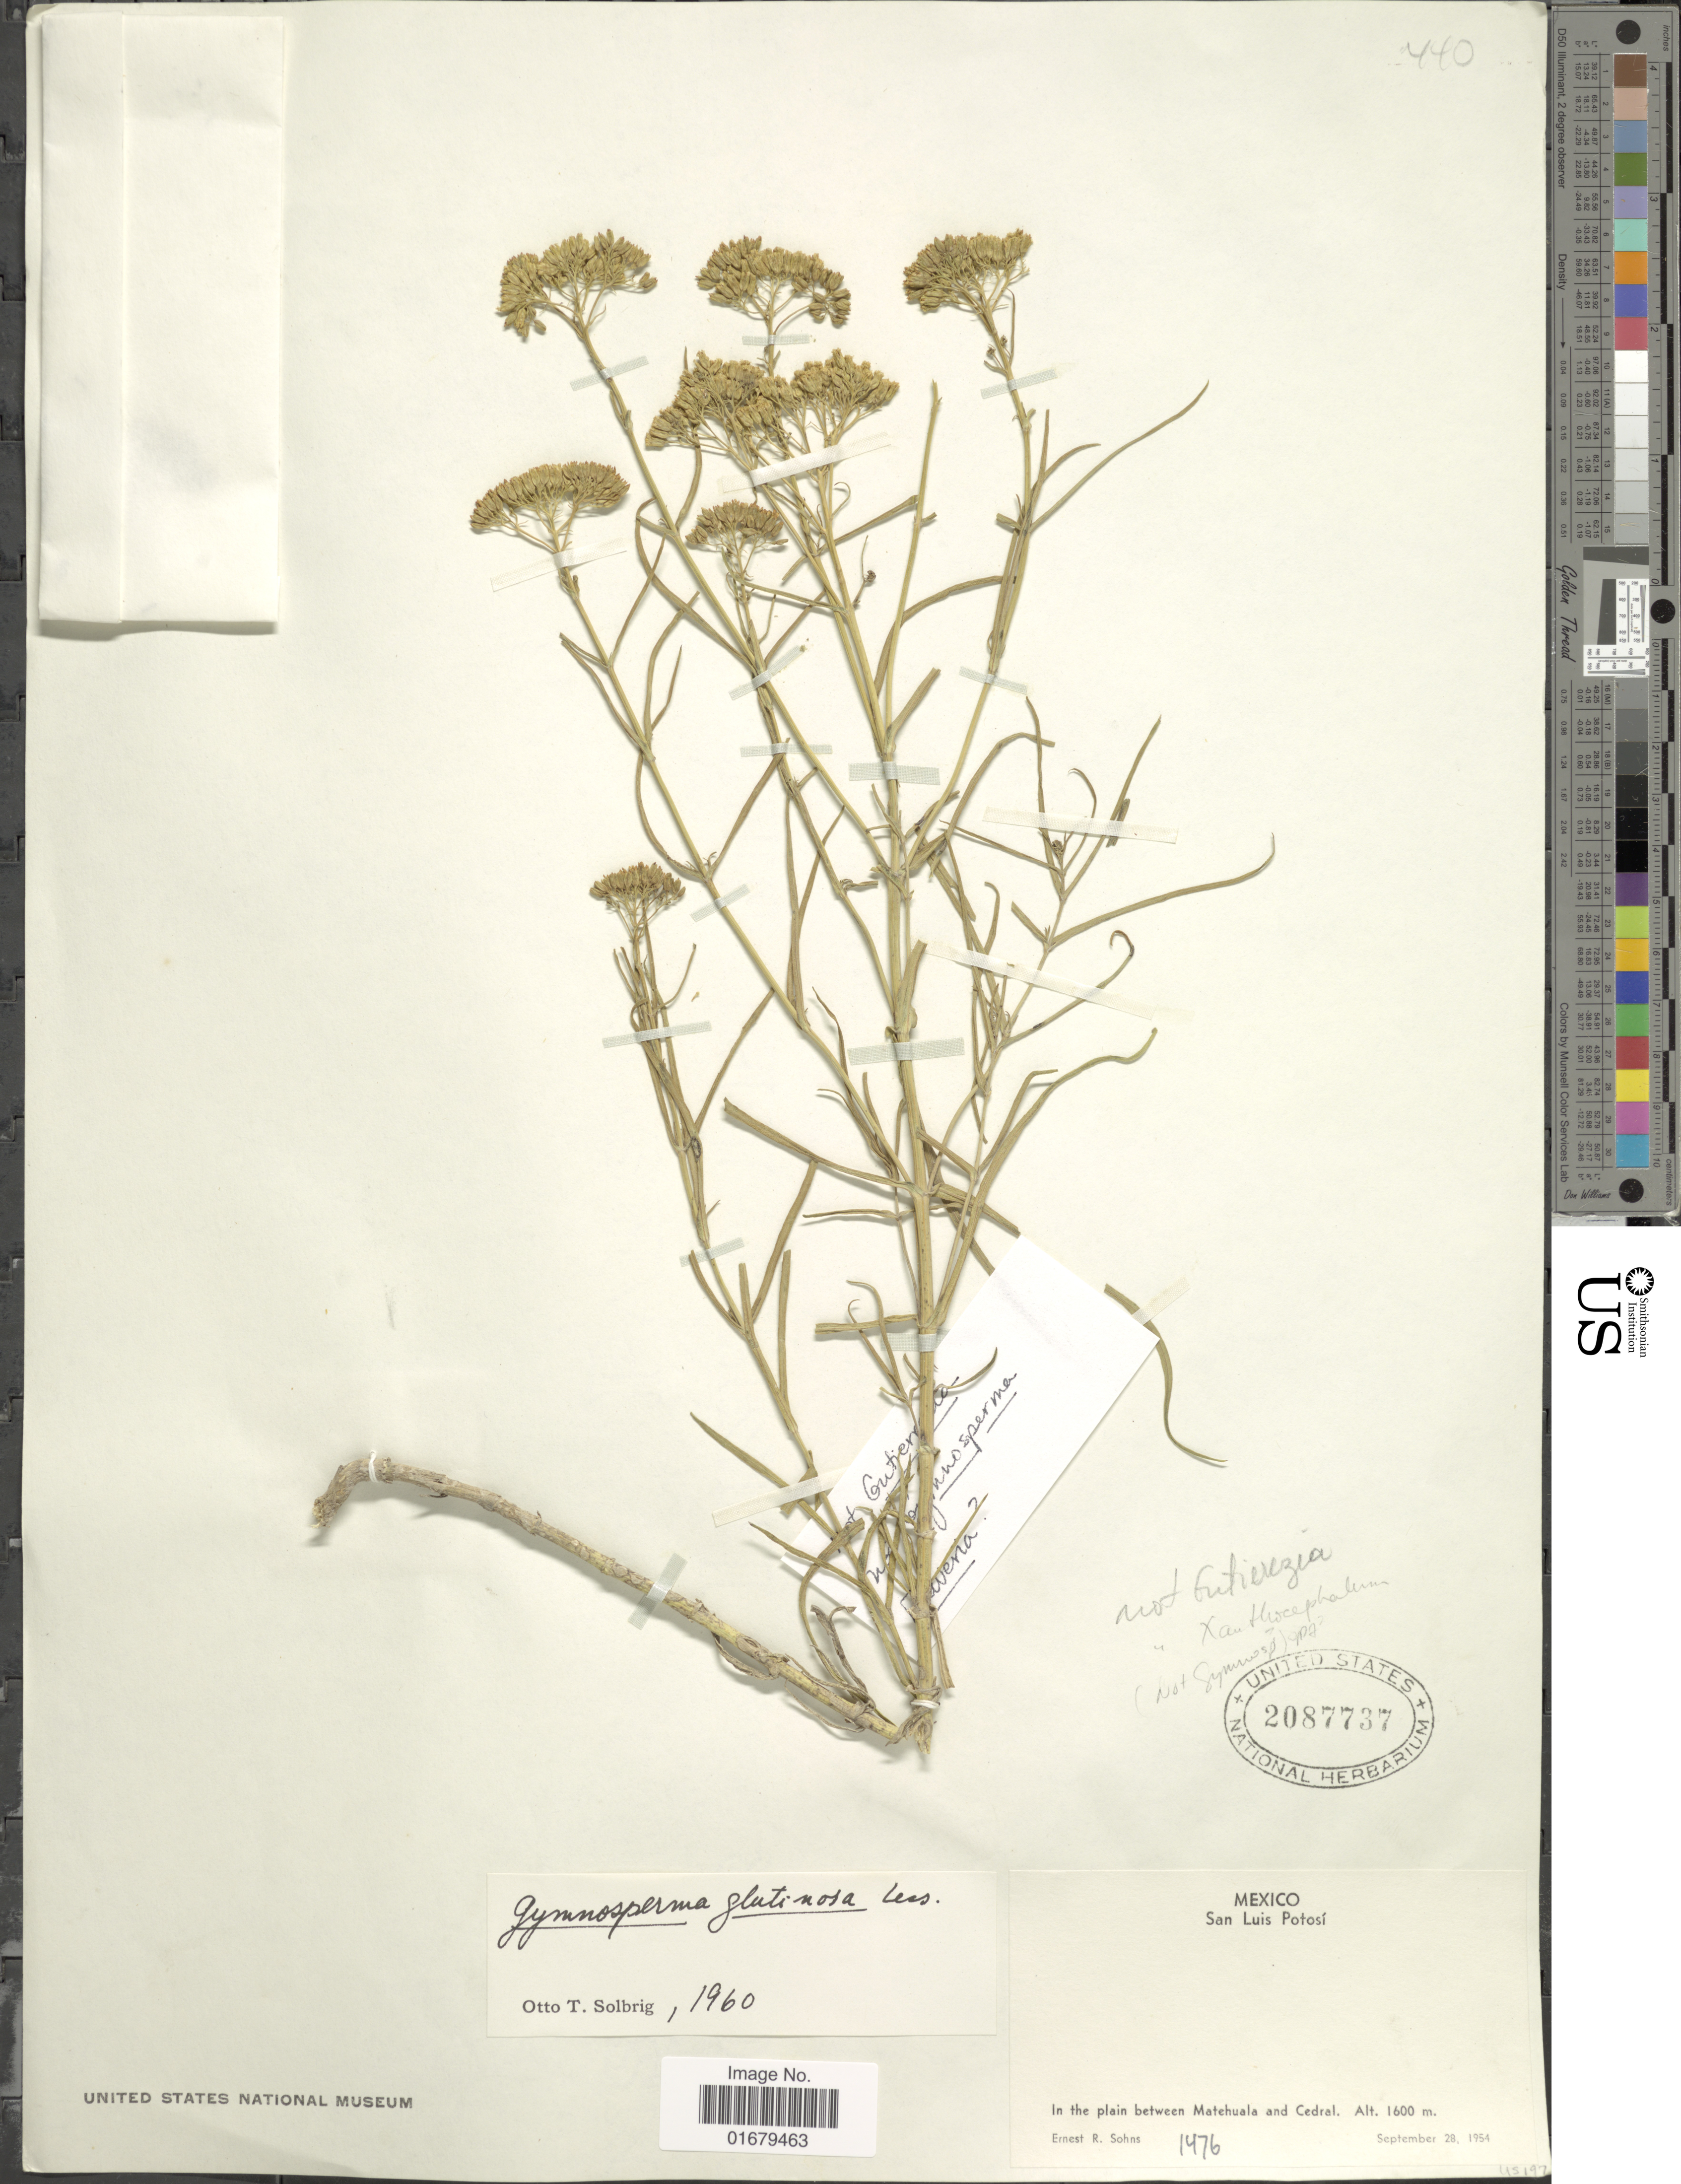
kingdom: Plantae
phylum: Tracheophyta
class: Magnoliopsida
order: Asterales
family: Asteraceae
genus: Gymnosperma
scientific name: Gymnosperma glutinosum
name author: (Spreng.) Less.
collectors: E. R. Sohns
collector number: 1476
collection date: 1954-09-28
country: Mexico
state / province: San Luis Potosí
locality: In the plain between Matehuala and Cedral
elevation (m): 1600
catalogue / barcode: US 2087737